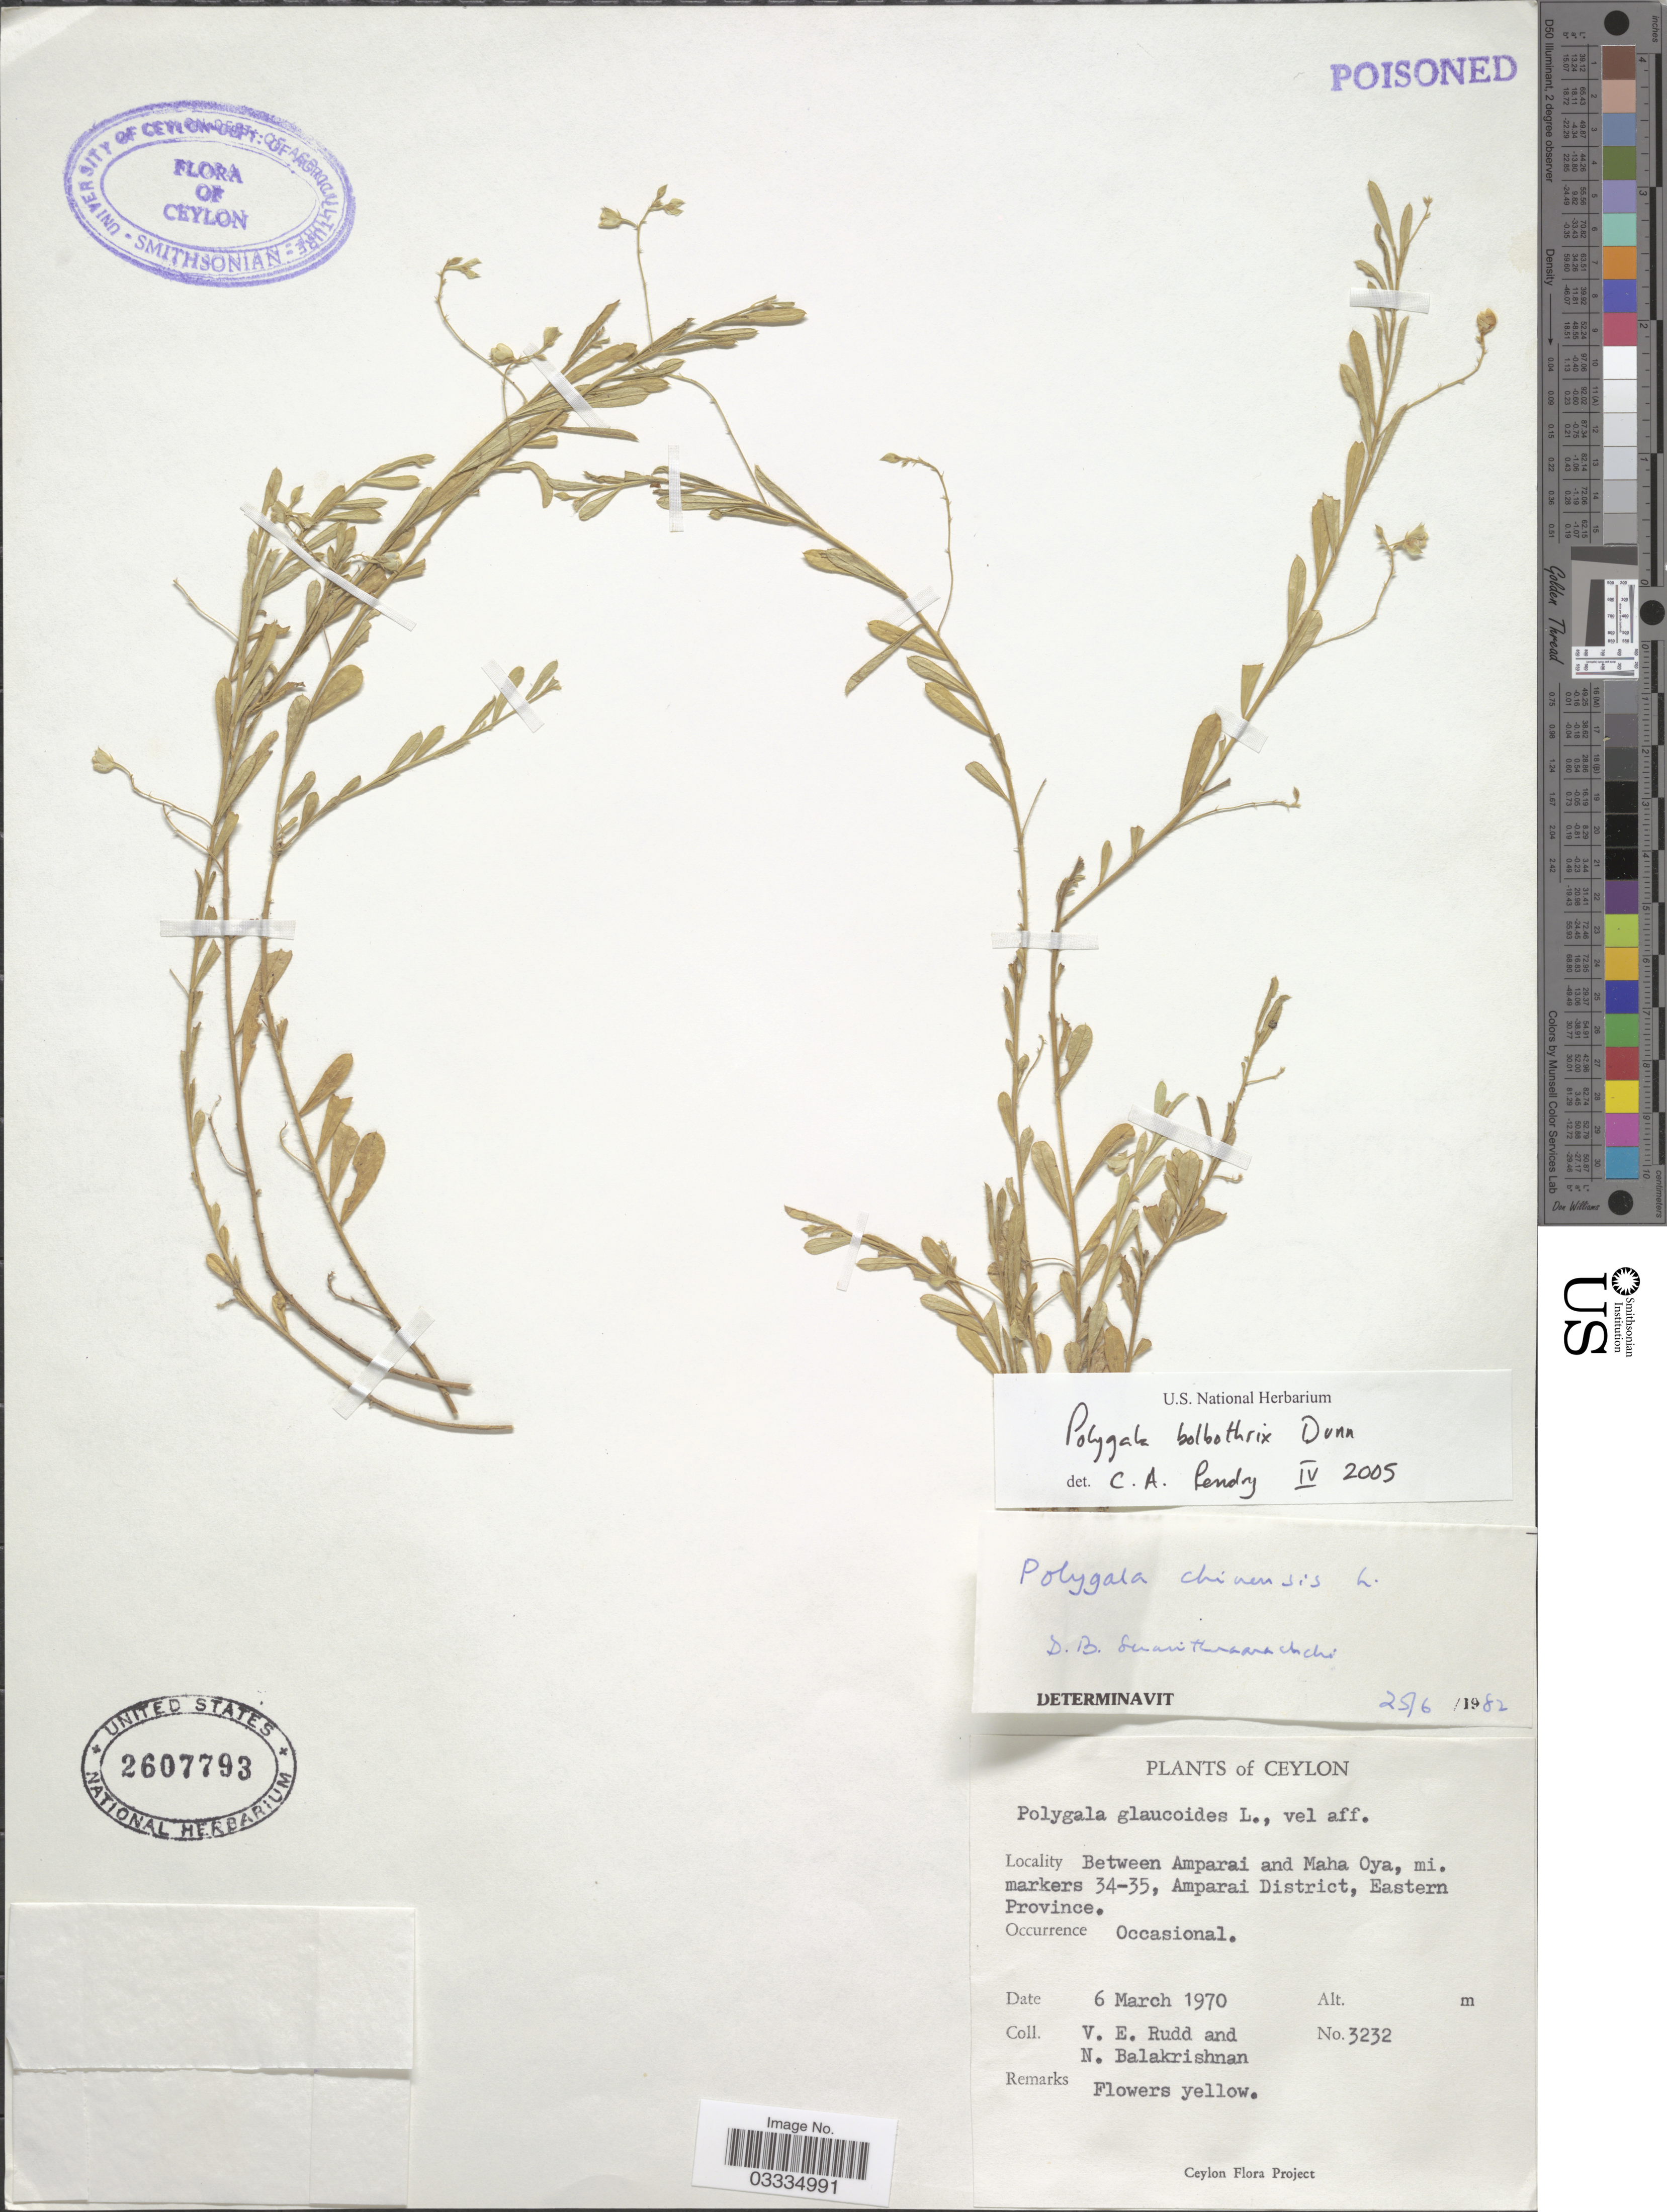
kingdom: Plantae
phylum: Tracheophyta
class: Magnoliopsida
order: Fabales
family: Polygalaceae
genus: Polygala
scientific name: Polygala bolbothrix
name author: Dunn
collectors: V. E. Rudd & N. Balakrishnan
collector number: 3232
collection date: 1970-03-06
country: Sri Lanka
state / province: Eastern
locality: Ceylon. Between Amparai and Maha Oya, mi. markers 34-35, Amparai District.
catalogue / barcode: US 2607793